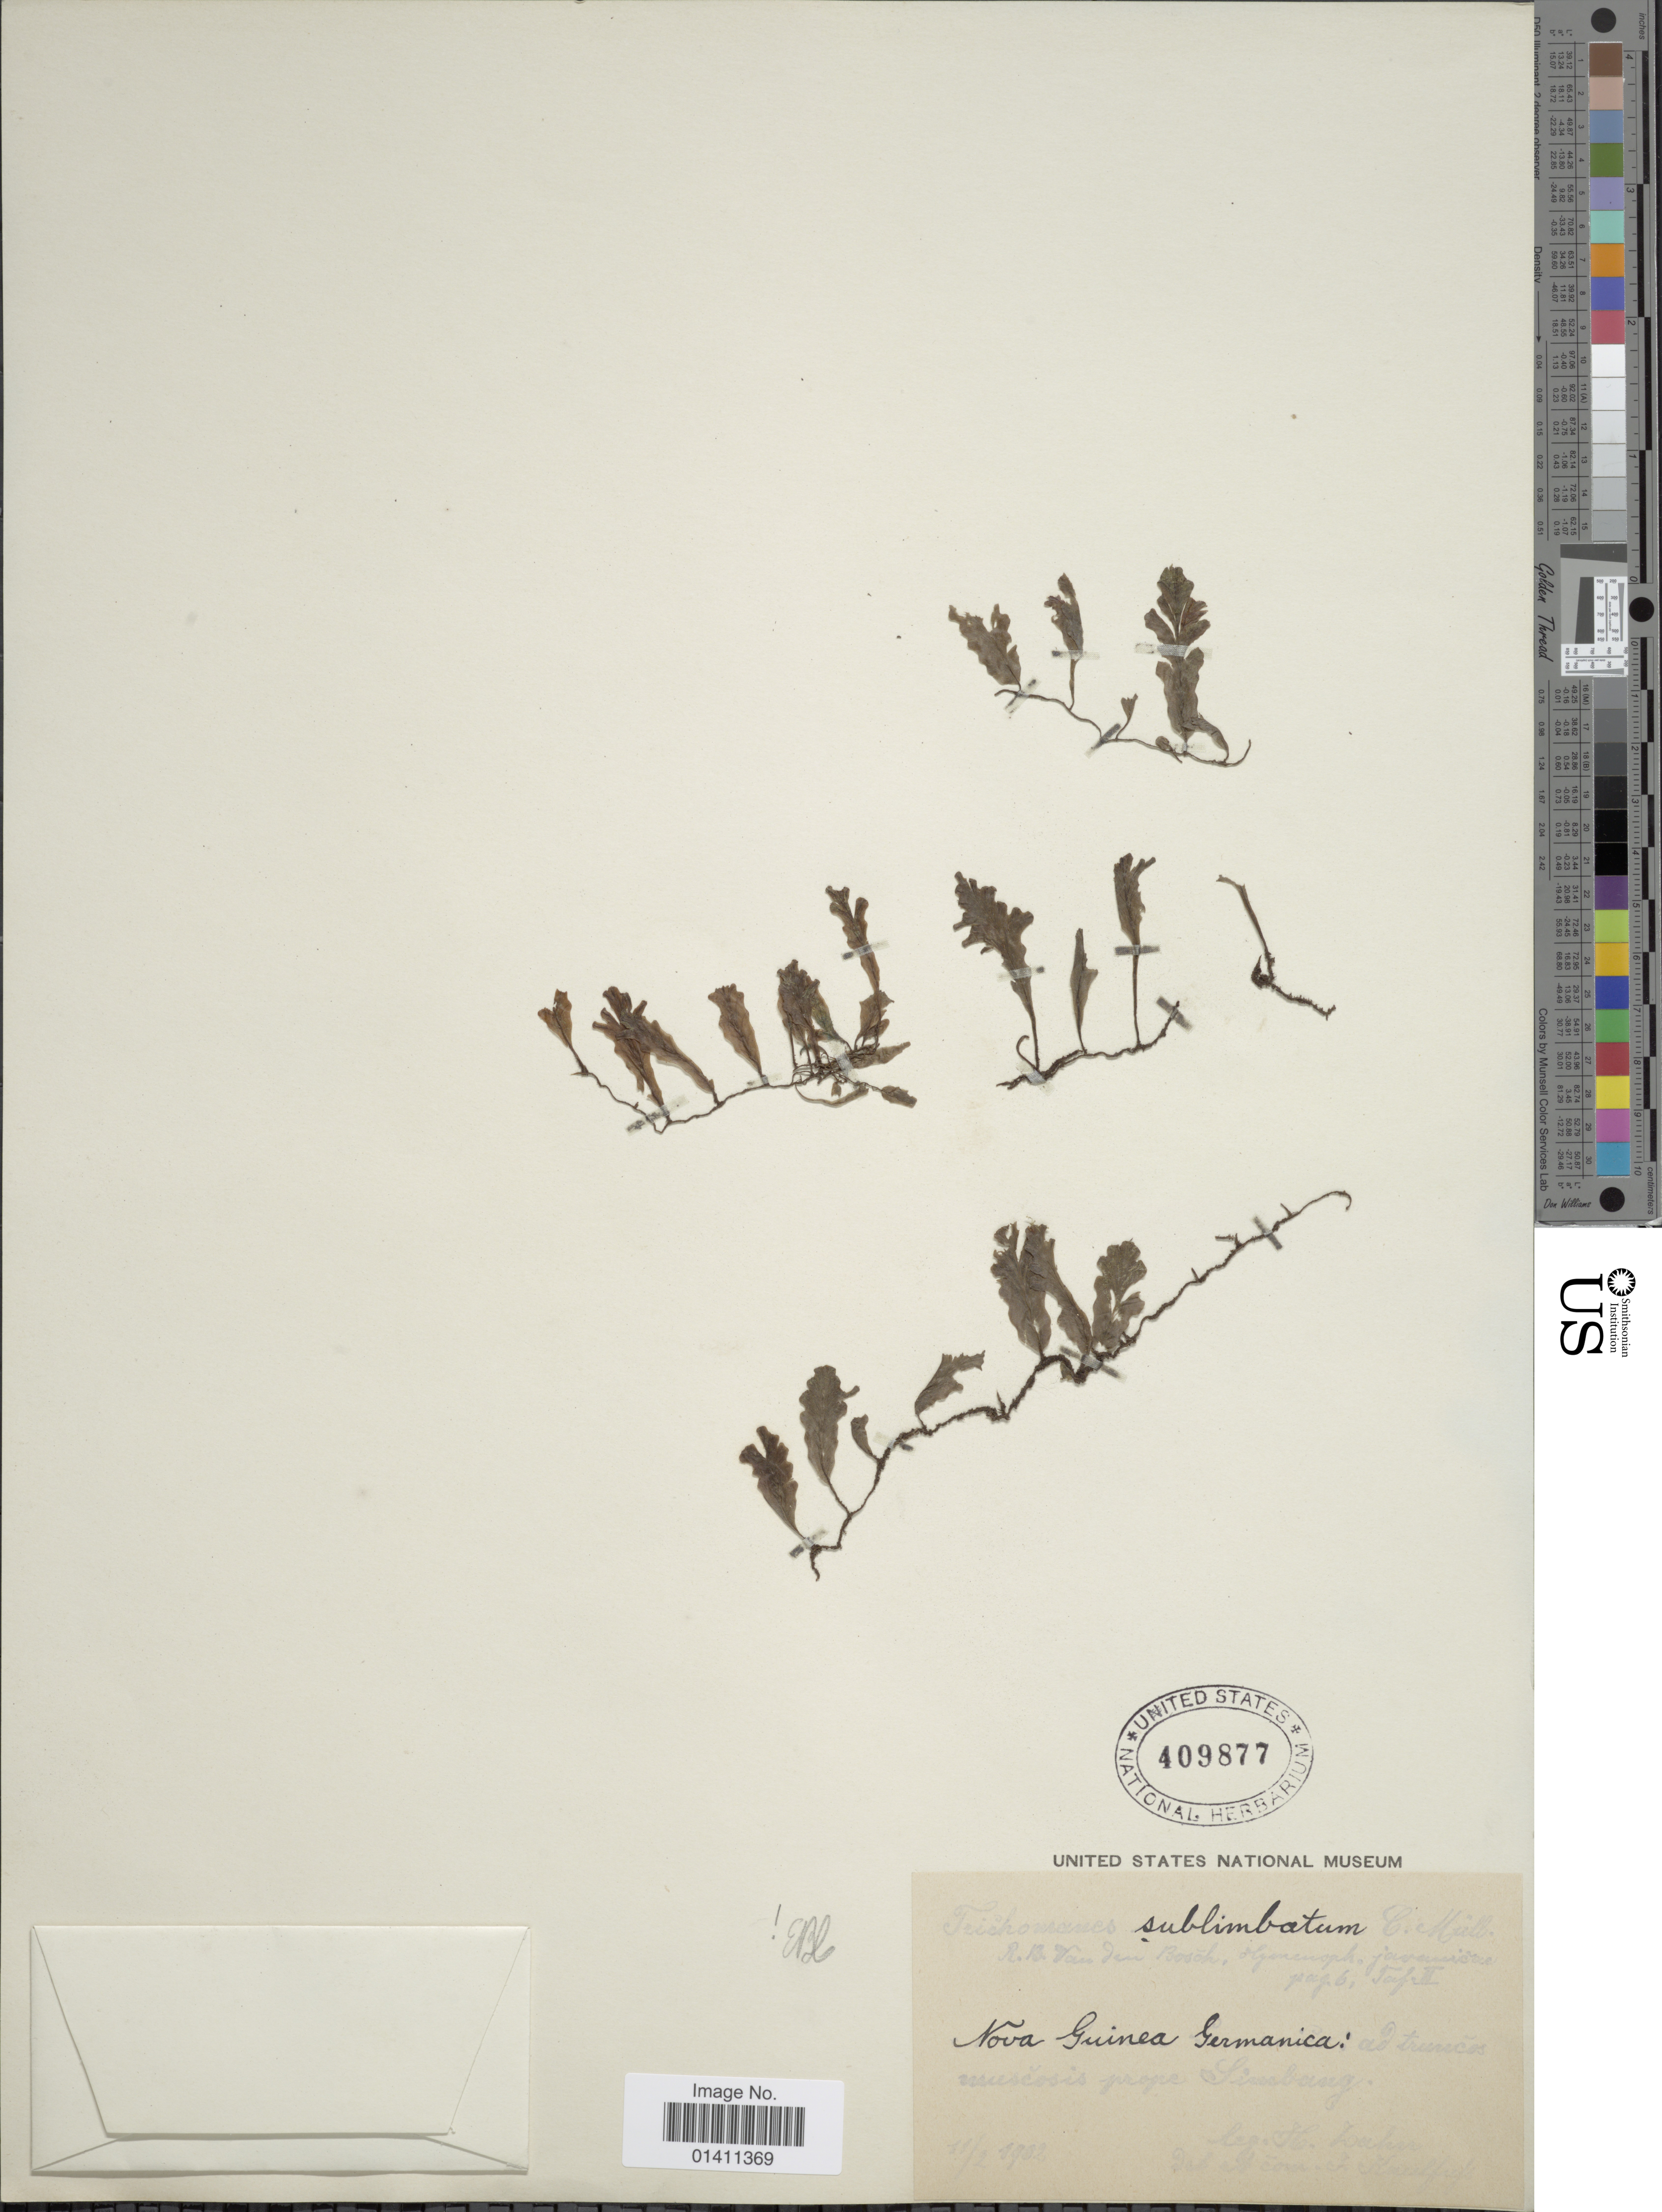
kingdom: Plantae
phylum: Tracheophyta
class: Polypodiopsida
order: Hymenophyllales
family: Hymenophyllaceae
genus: Didymoglossum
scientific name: Didymoglossum sublimbatum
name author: (K. Müller) Ebihara & K. Iwats.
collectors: K. Zahn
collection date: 1932-02-11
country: Papua New Guinea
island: New Guinea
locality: Nova Guinea Germanica: ad truncos muscosis prope Simbang. [interpreted]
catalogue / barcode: US 409877